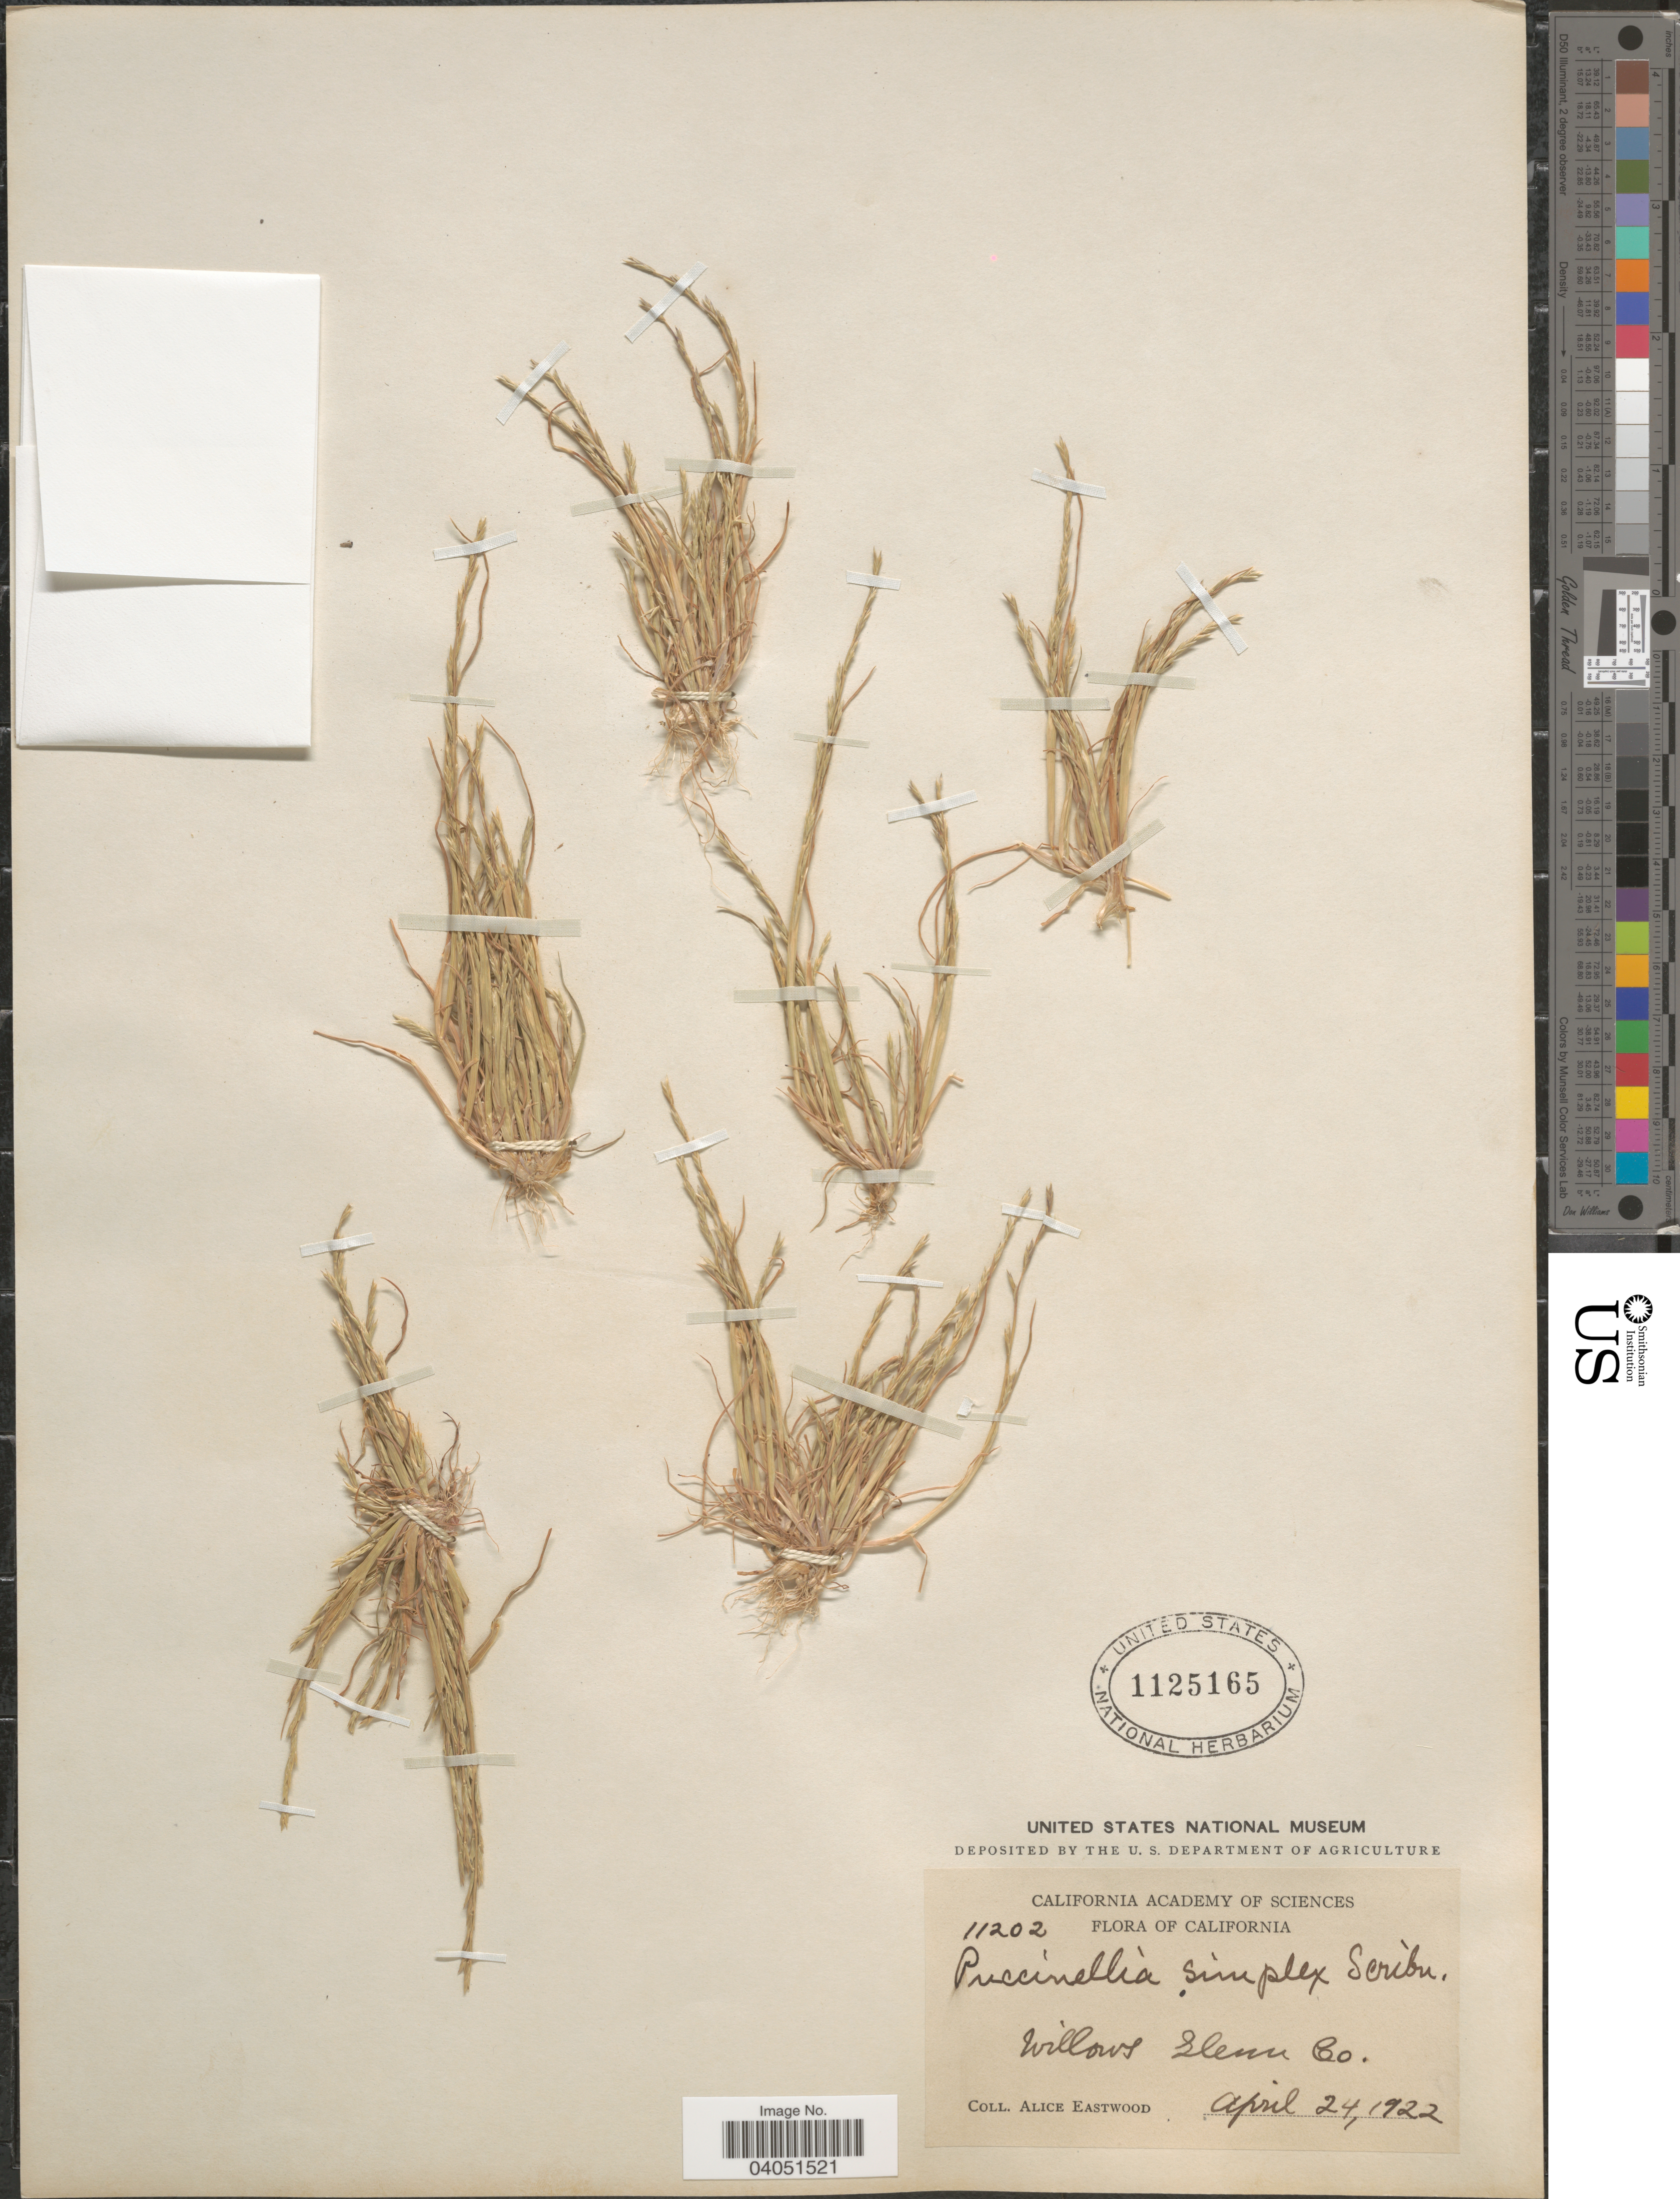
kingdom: Plantae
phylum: Tracheophyta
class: Liliopsida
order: Poales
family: Poaceae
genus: Puccinellia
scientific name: Puccinellia simplex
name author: Scribn.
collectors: A. Eastwood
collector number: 11202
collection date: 1922-04-24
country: United States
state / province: California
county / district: Glenn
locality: Willows Glenn Co.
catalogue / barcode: US 1125165